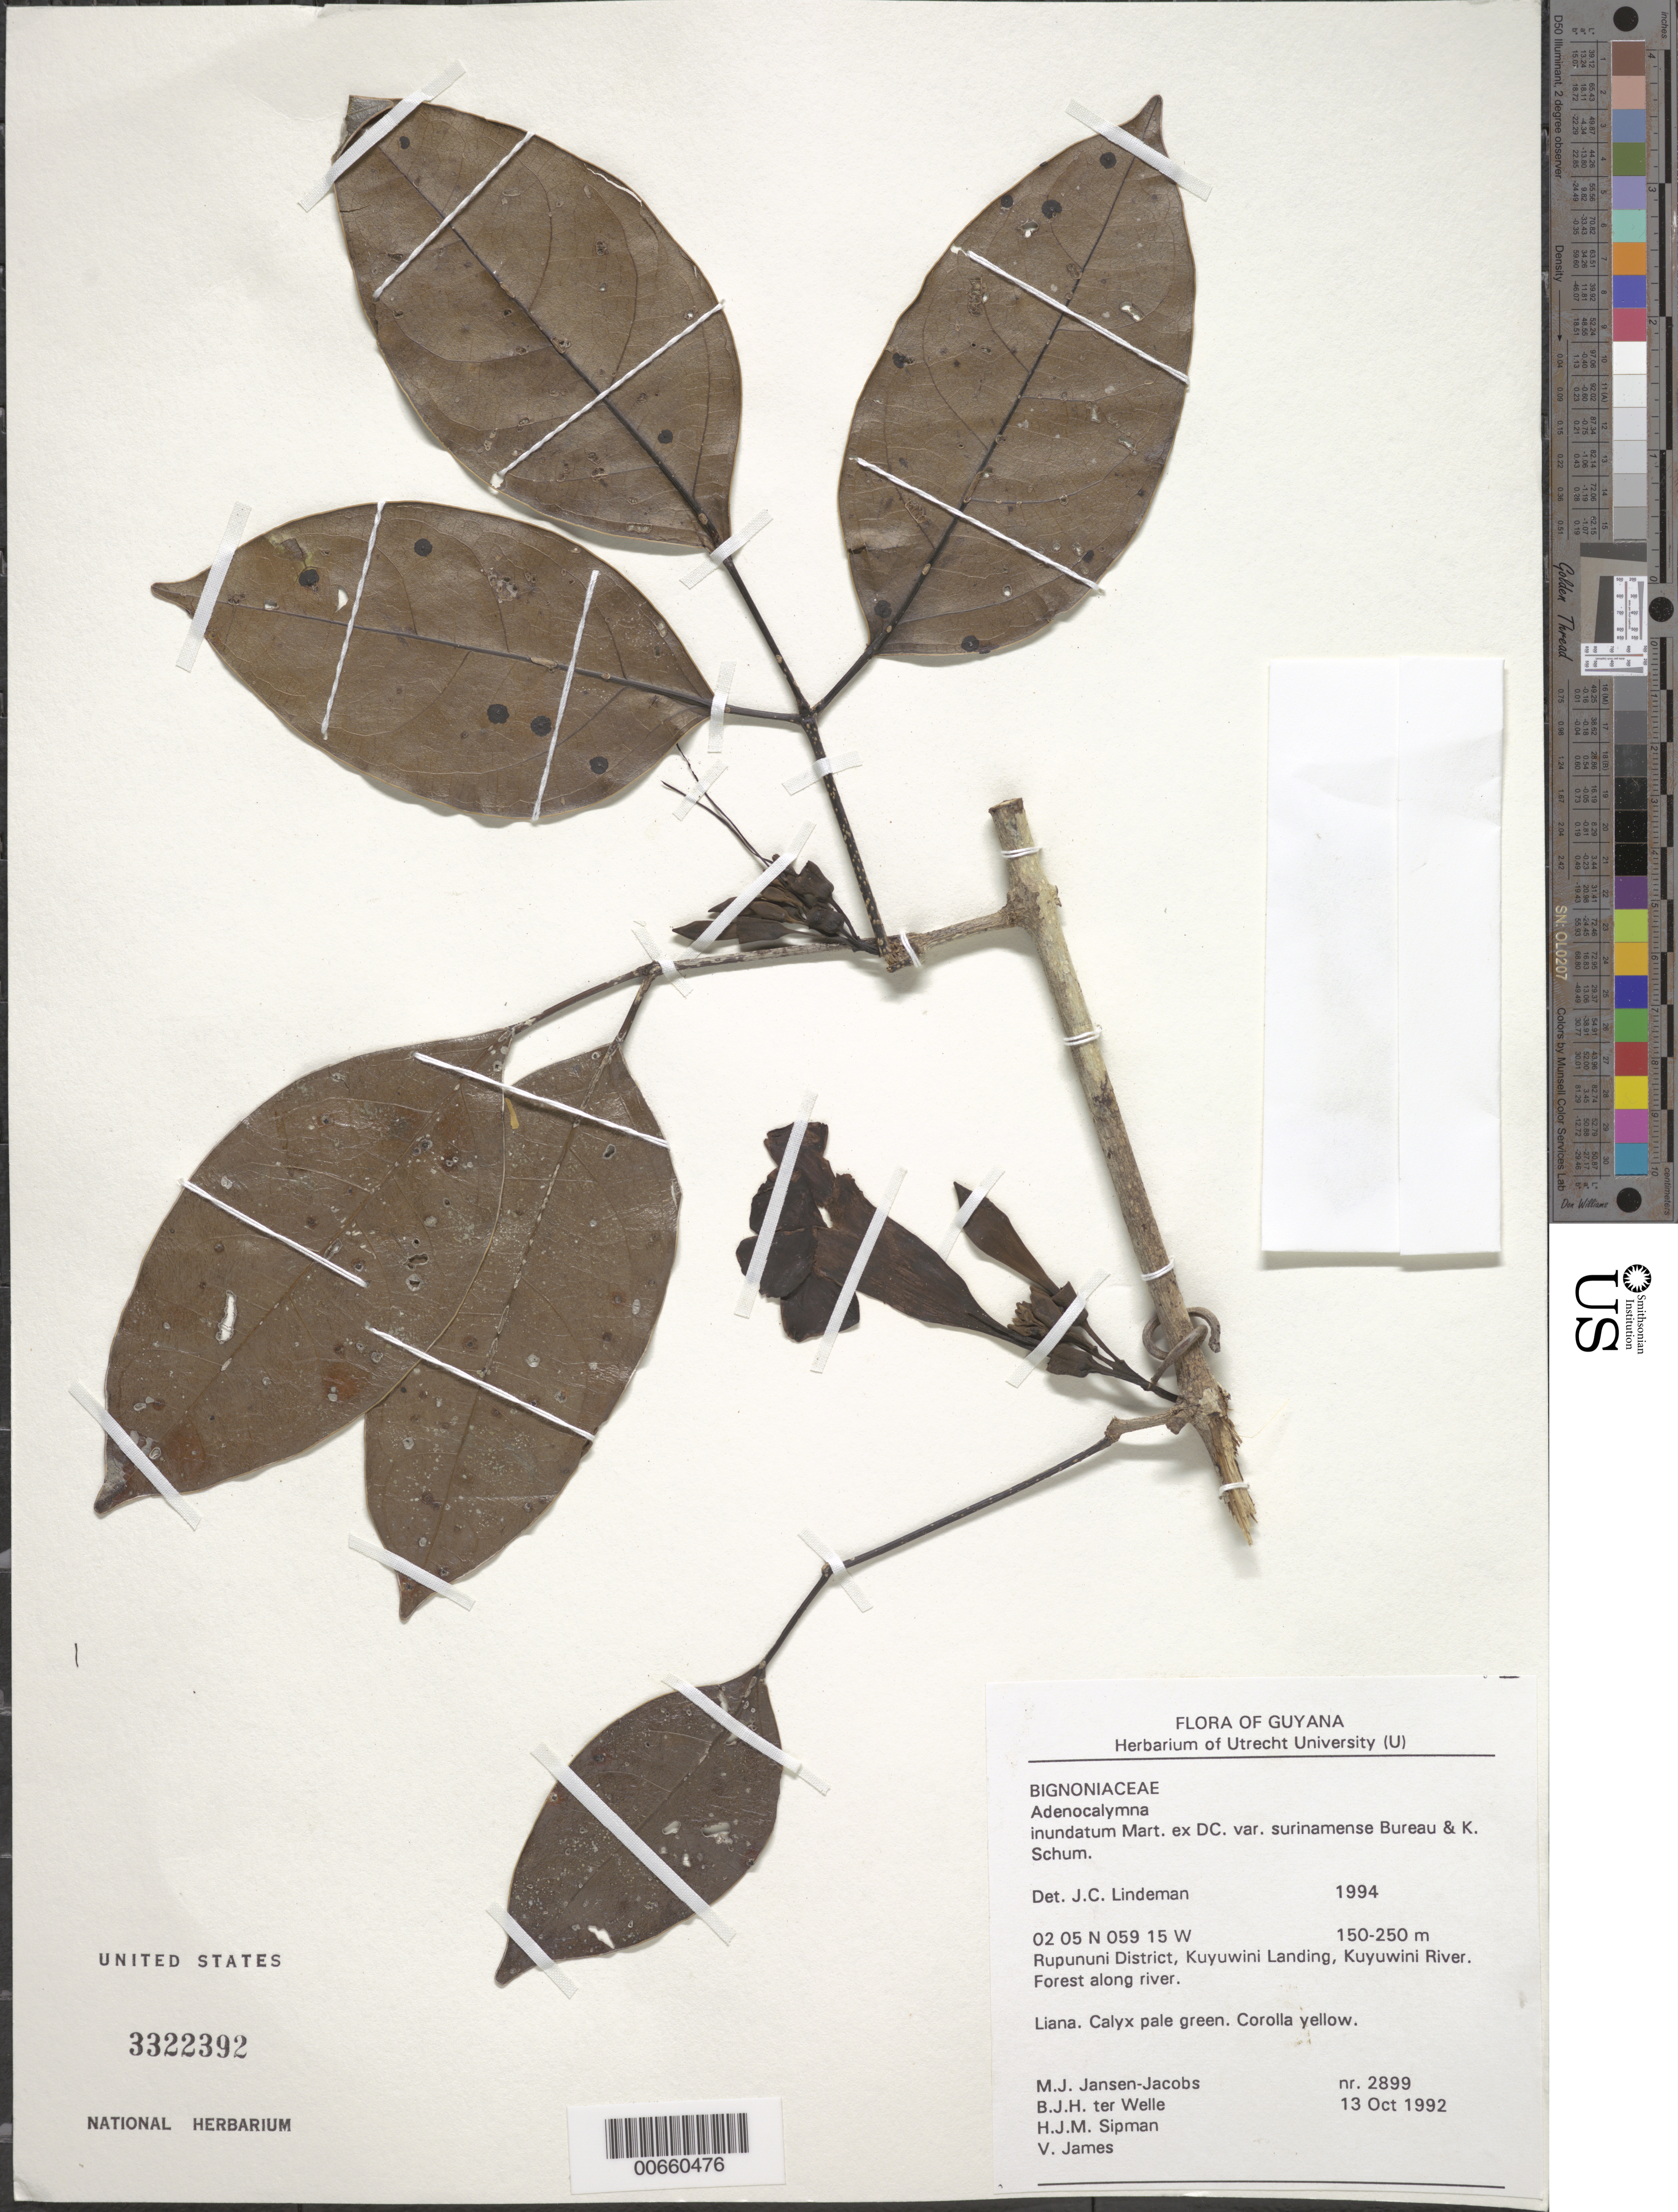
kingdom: Plantae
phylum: Tracheophyta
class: Magnoliopsida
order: Lamiales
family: Bignoniaceae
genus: Adenocalymma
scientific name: Adenocalymma inundatum var. surinamense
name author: Bureau & K. Schum.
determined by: Lindeman, J. C.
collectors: M. J. Jansen-Jacobs, B. Welle, H. J. M. Sipman & V. James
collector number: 2899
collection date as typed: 13-Oct-92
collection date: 1992-10-13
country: Guyana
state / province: U. Takutu-U. Essequibo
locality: Kuyuwini Landing, Kuyuwini River, Rupununi District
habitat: Forest along river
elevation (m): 150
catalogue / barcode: US 3322392